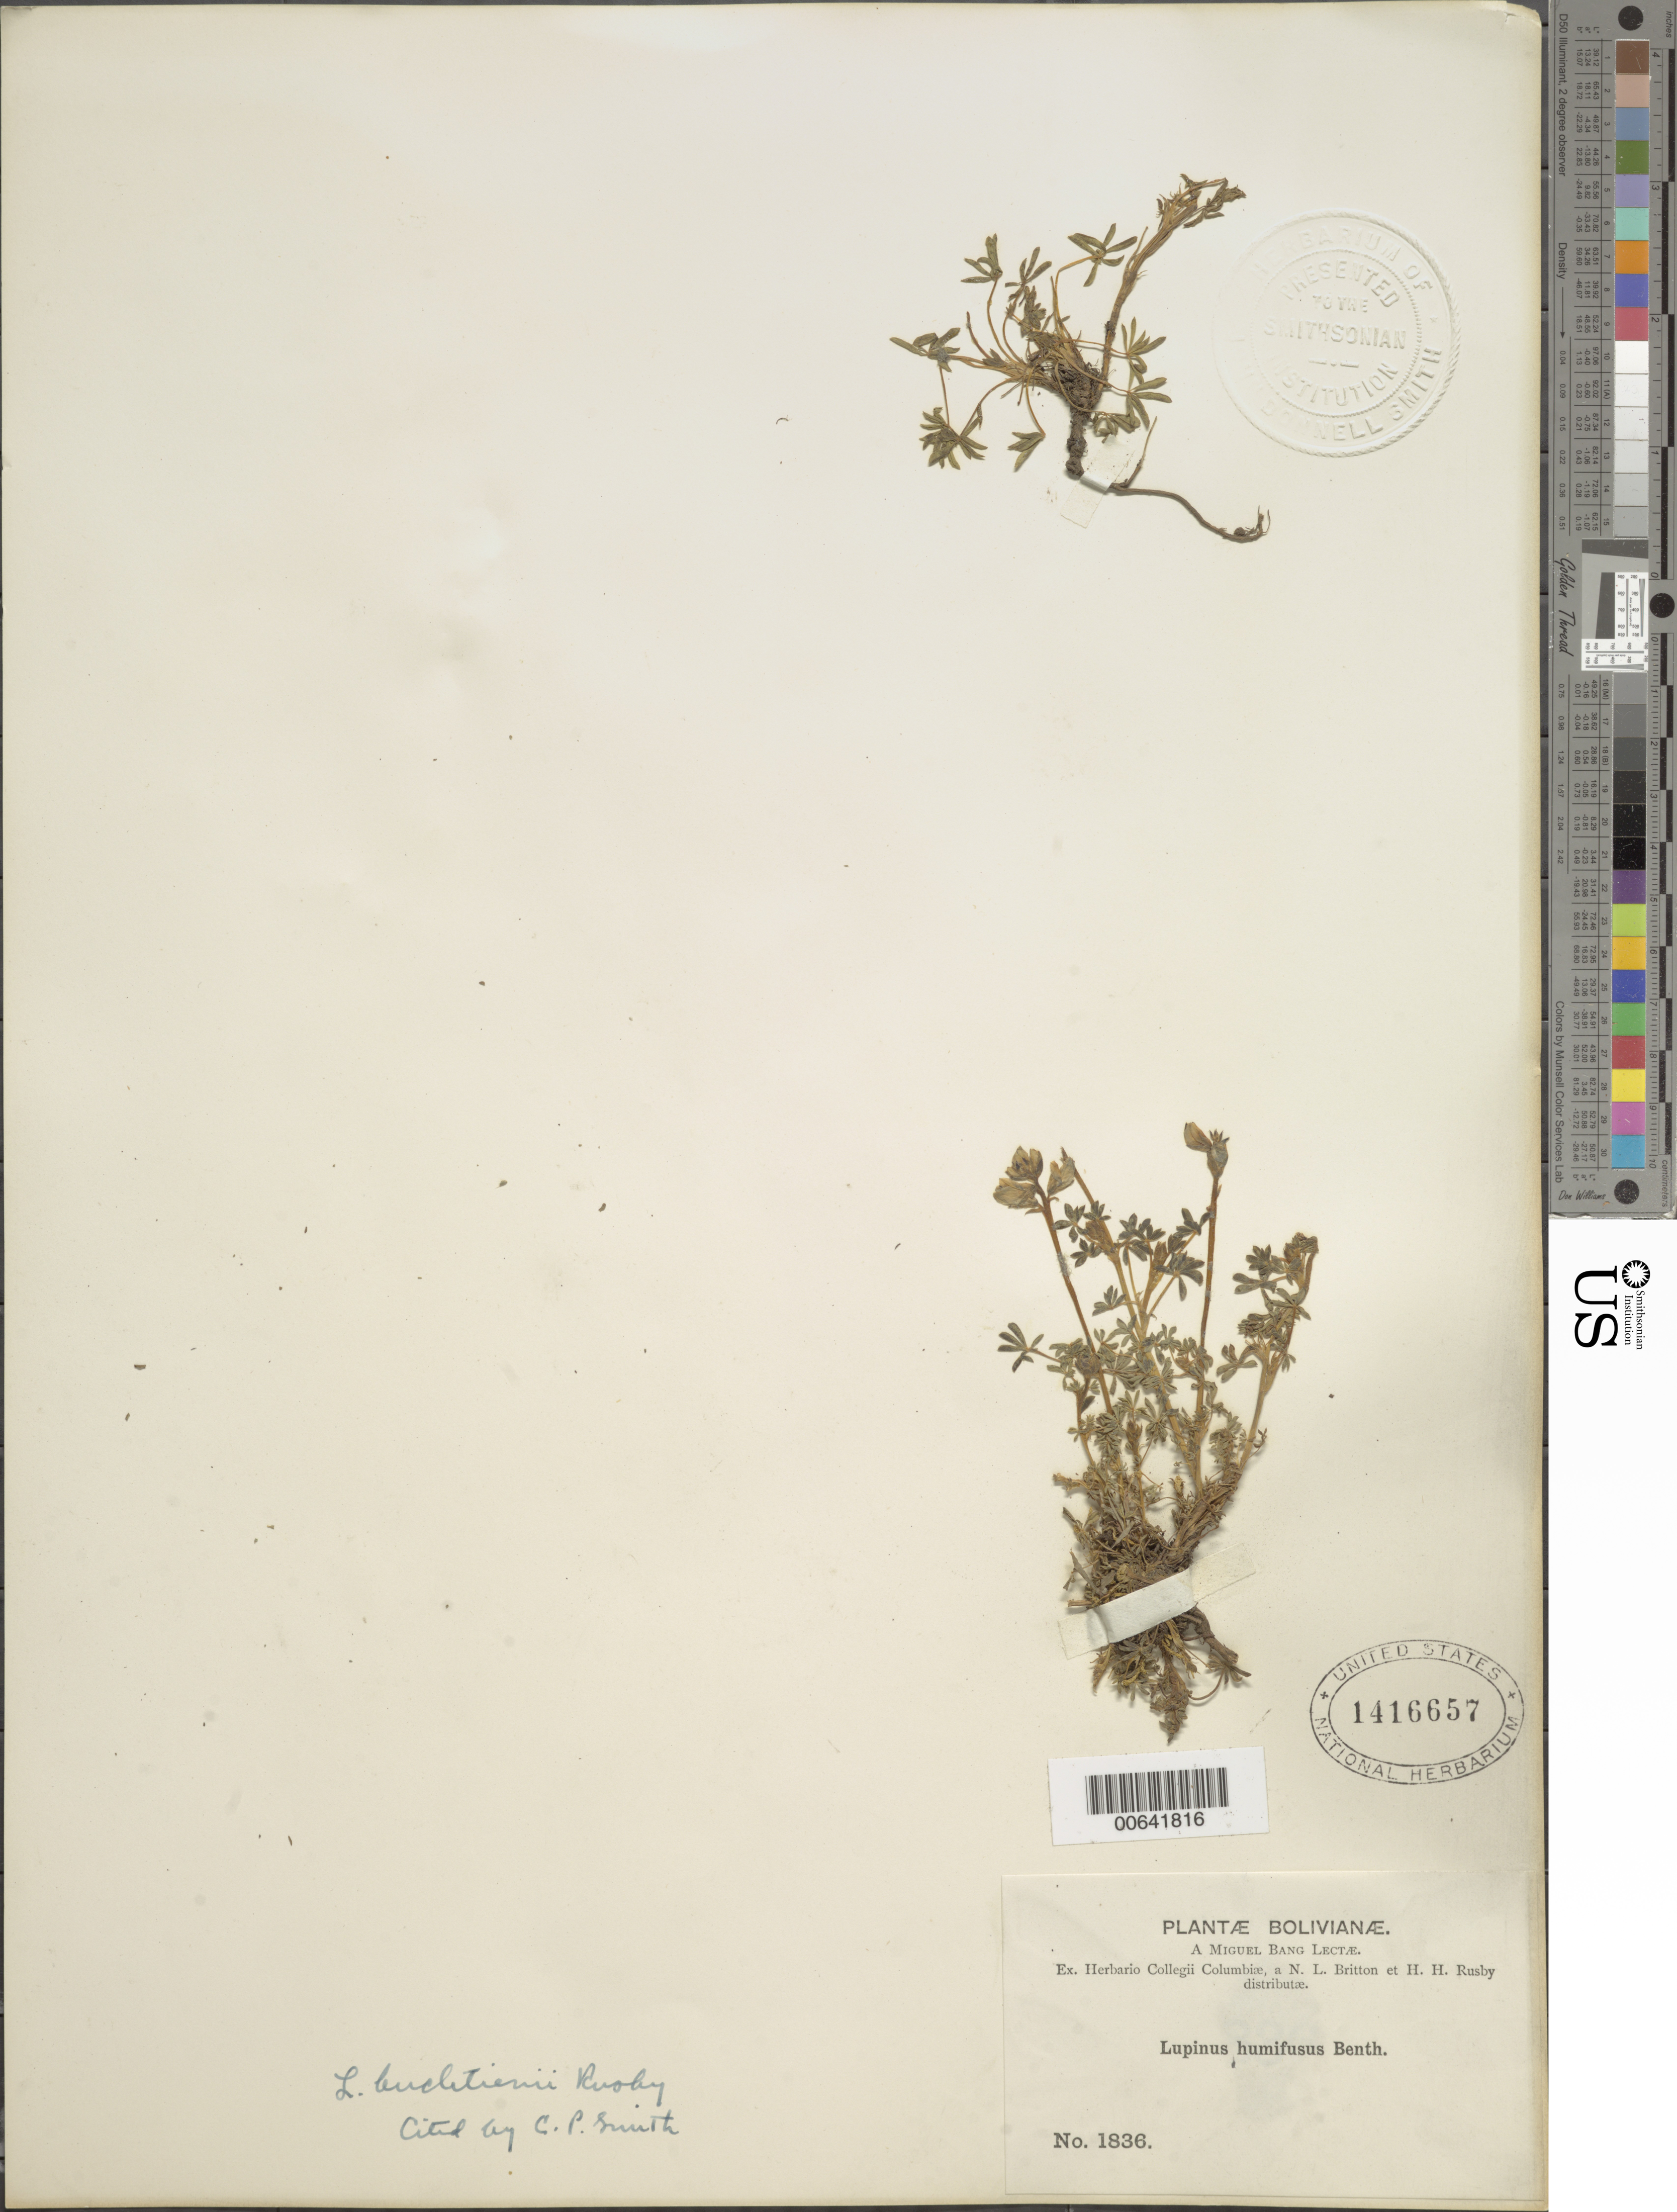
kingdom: Plantae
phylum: Tracheophyta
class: Magnoliopsida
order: Fabales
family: Fabaceae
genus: Lupinus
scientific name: Lupinus buchtienii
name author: Rusby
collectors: M. Bang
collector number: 1836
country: Bolivia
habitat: (fecha ni altitud no tiene)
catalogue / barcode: US 1416657